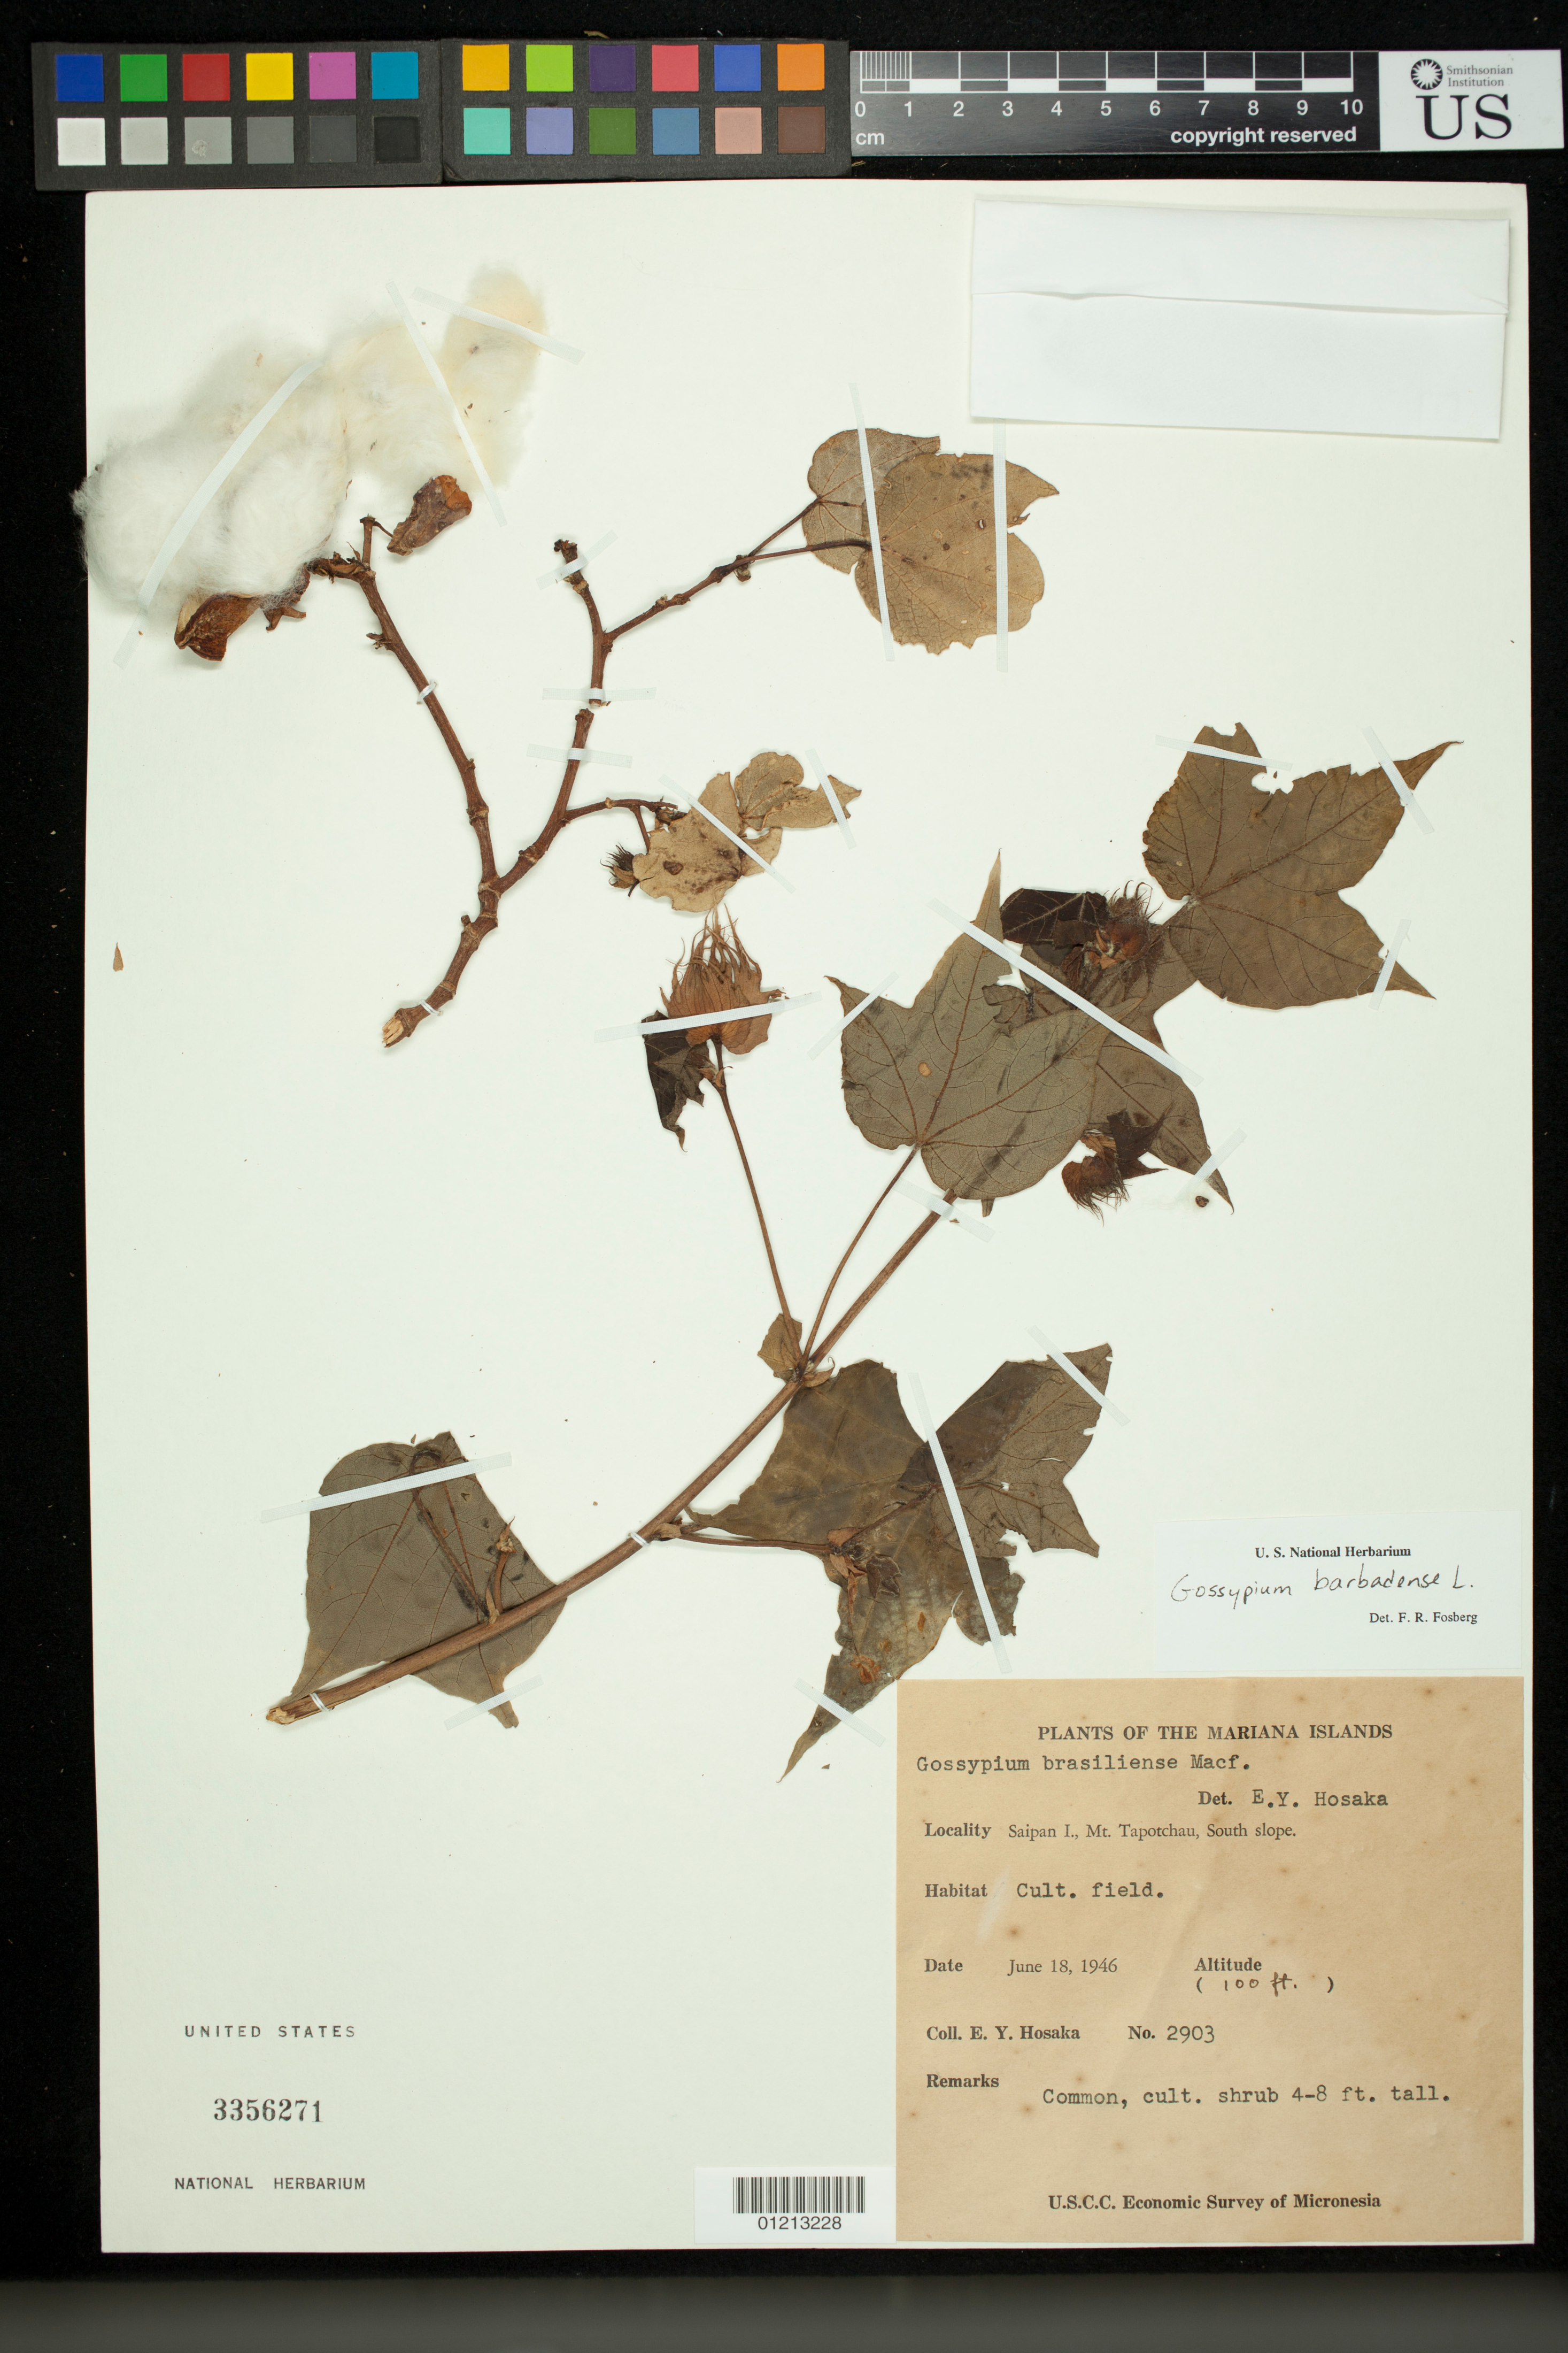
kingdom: Plantae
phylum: Tracheophyta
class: Magnoliopsida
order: Malvales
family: Malvaceae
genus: Gossypium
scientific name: Gossypium barbadense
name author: L.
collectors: E. Y. Hosaka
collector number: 2903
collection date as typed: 18 Jun 1946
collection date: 1946-06-18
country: Northern Mariana Islands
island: Saipan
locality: Mariana Islands: Saipan I., Mt. Tapotchau, South slope. Cult. field.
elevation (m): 30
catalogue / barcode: US 3356271